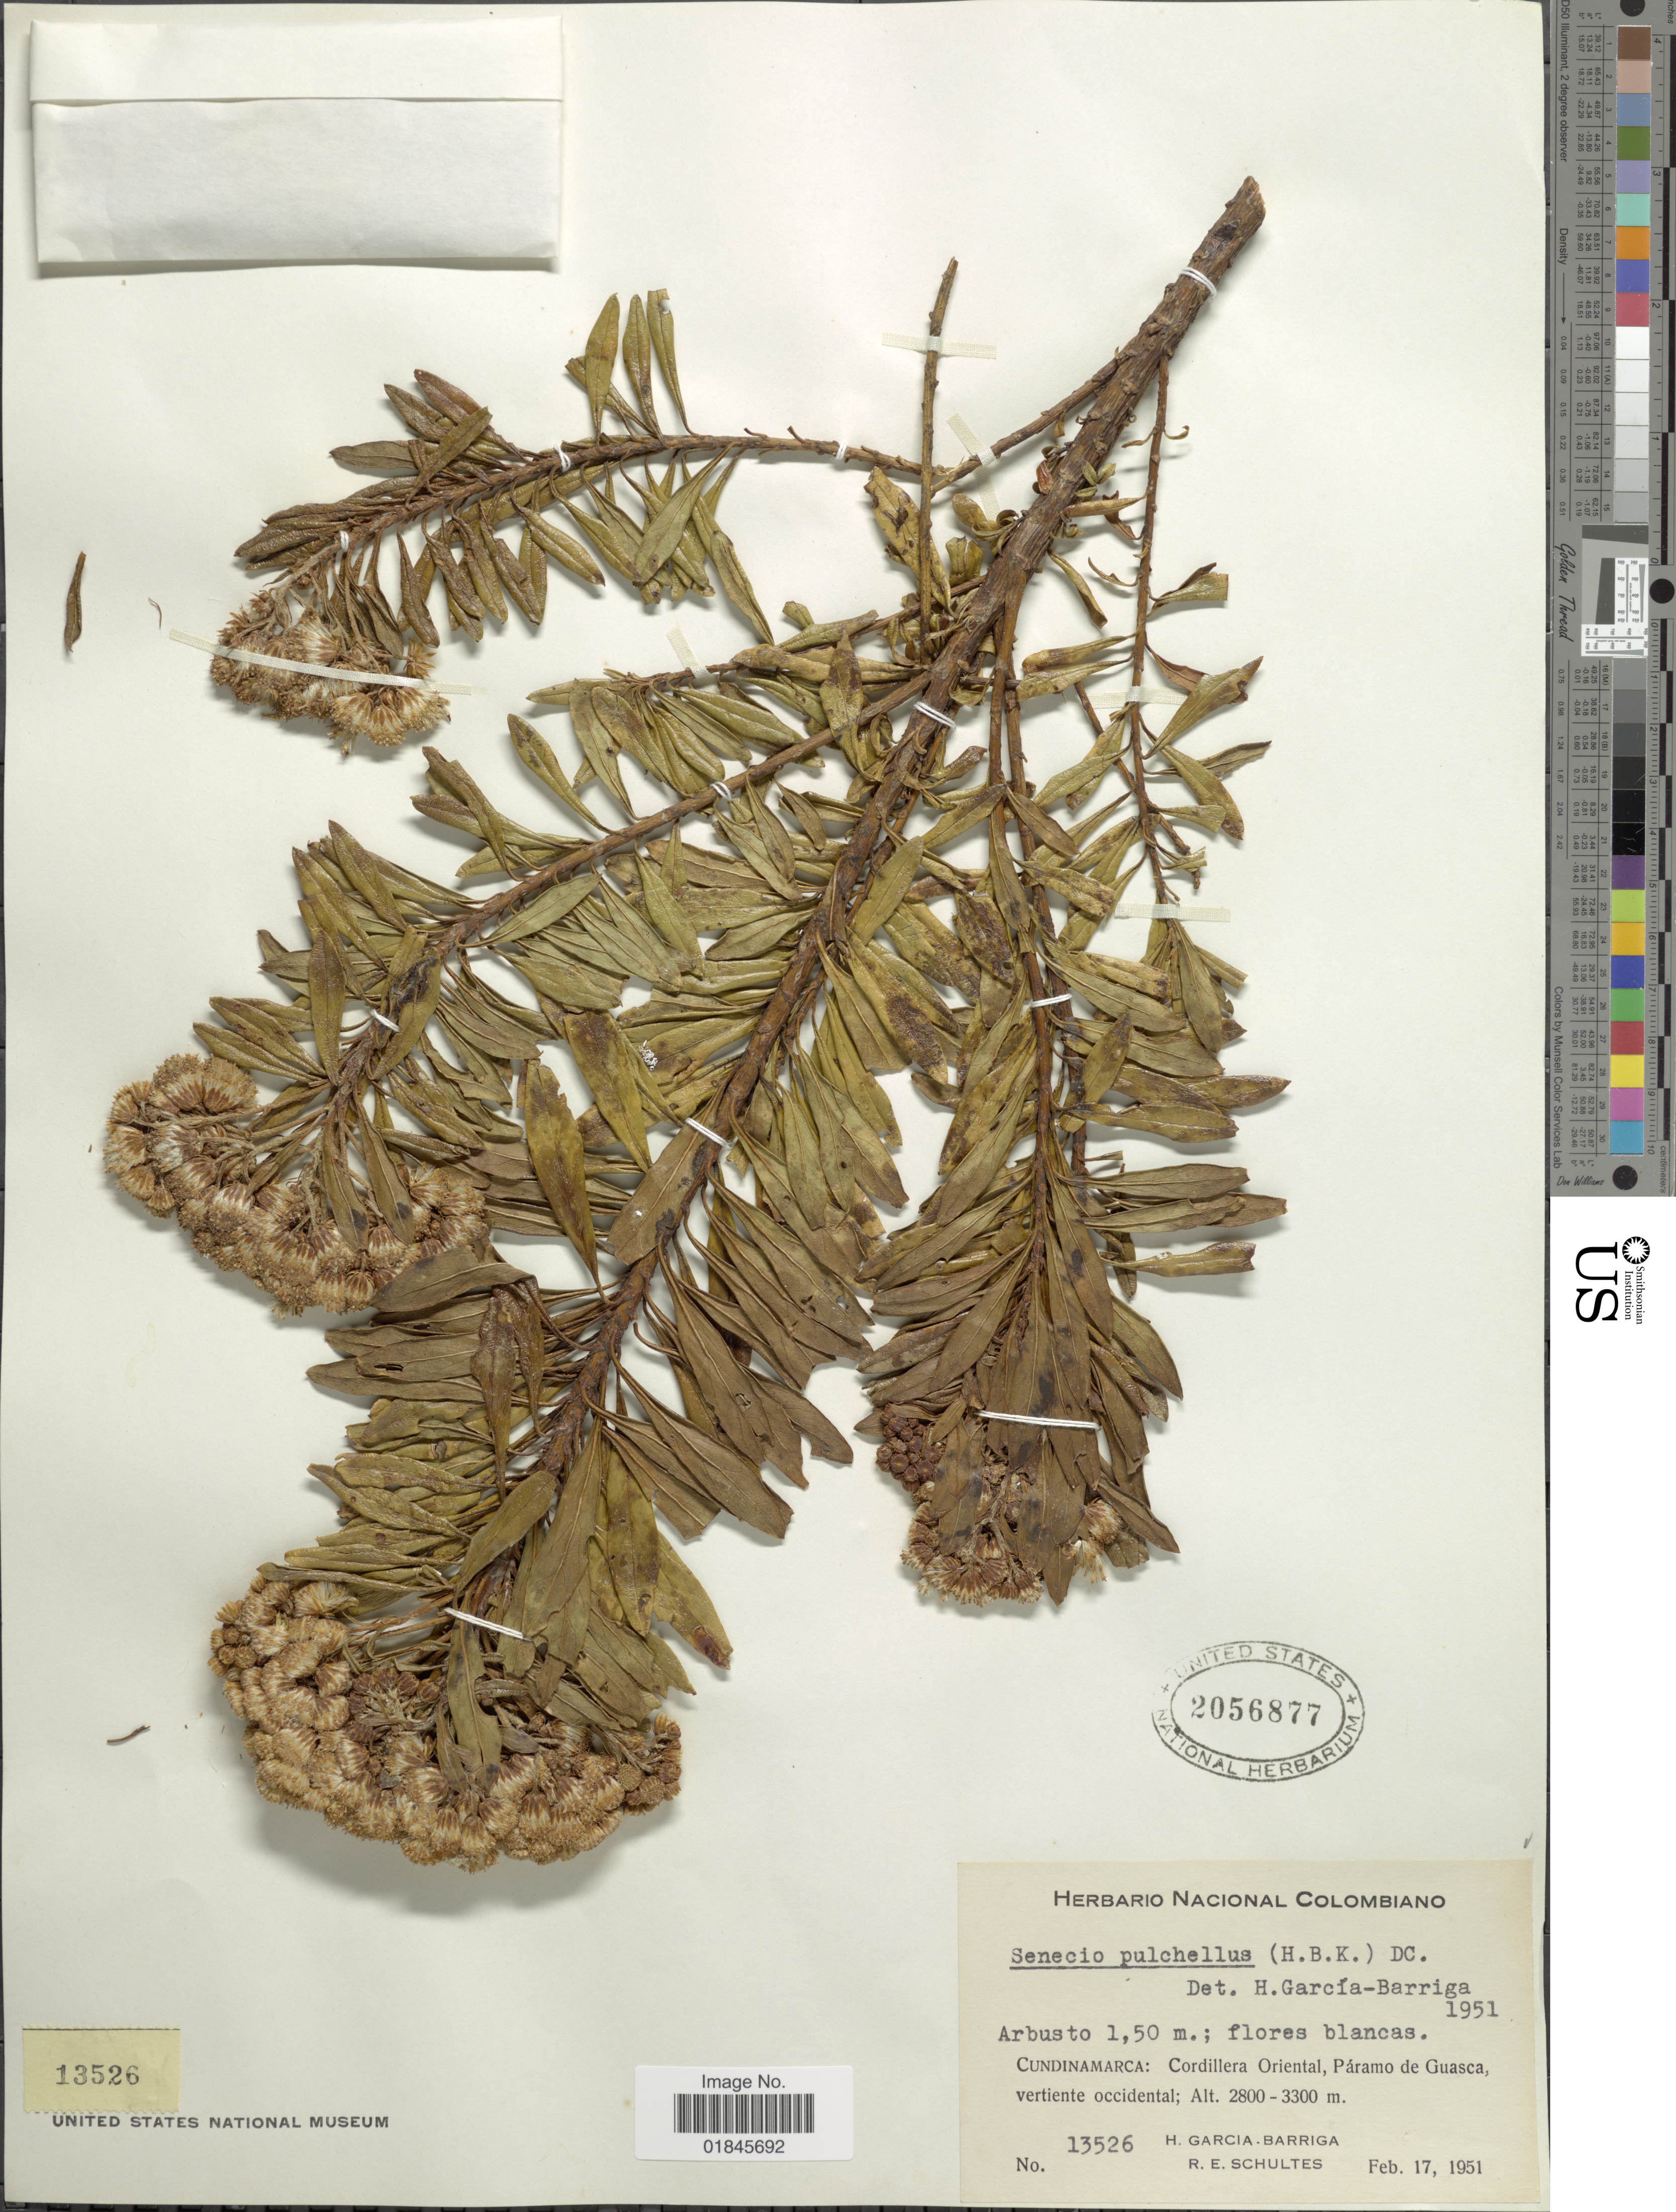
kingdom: Plantae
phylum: Tracheophyta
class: Magnoliopsida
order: Asterales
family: Asteraceae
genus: Pentacalia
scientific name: Pentacalia pulchella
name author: (Kunth) Cuatrec.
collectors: H. García Barriga & R. E. Schultes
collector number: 13526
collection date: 1951-02-17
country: Colombia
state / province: Cundinamarca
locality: Cundinamarca: Cordillera Oriental, Páramo de Guasca, vertiente occidental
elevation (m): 2800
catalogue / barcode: US 2056877